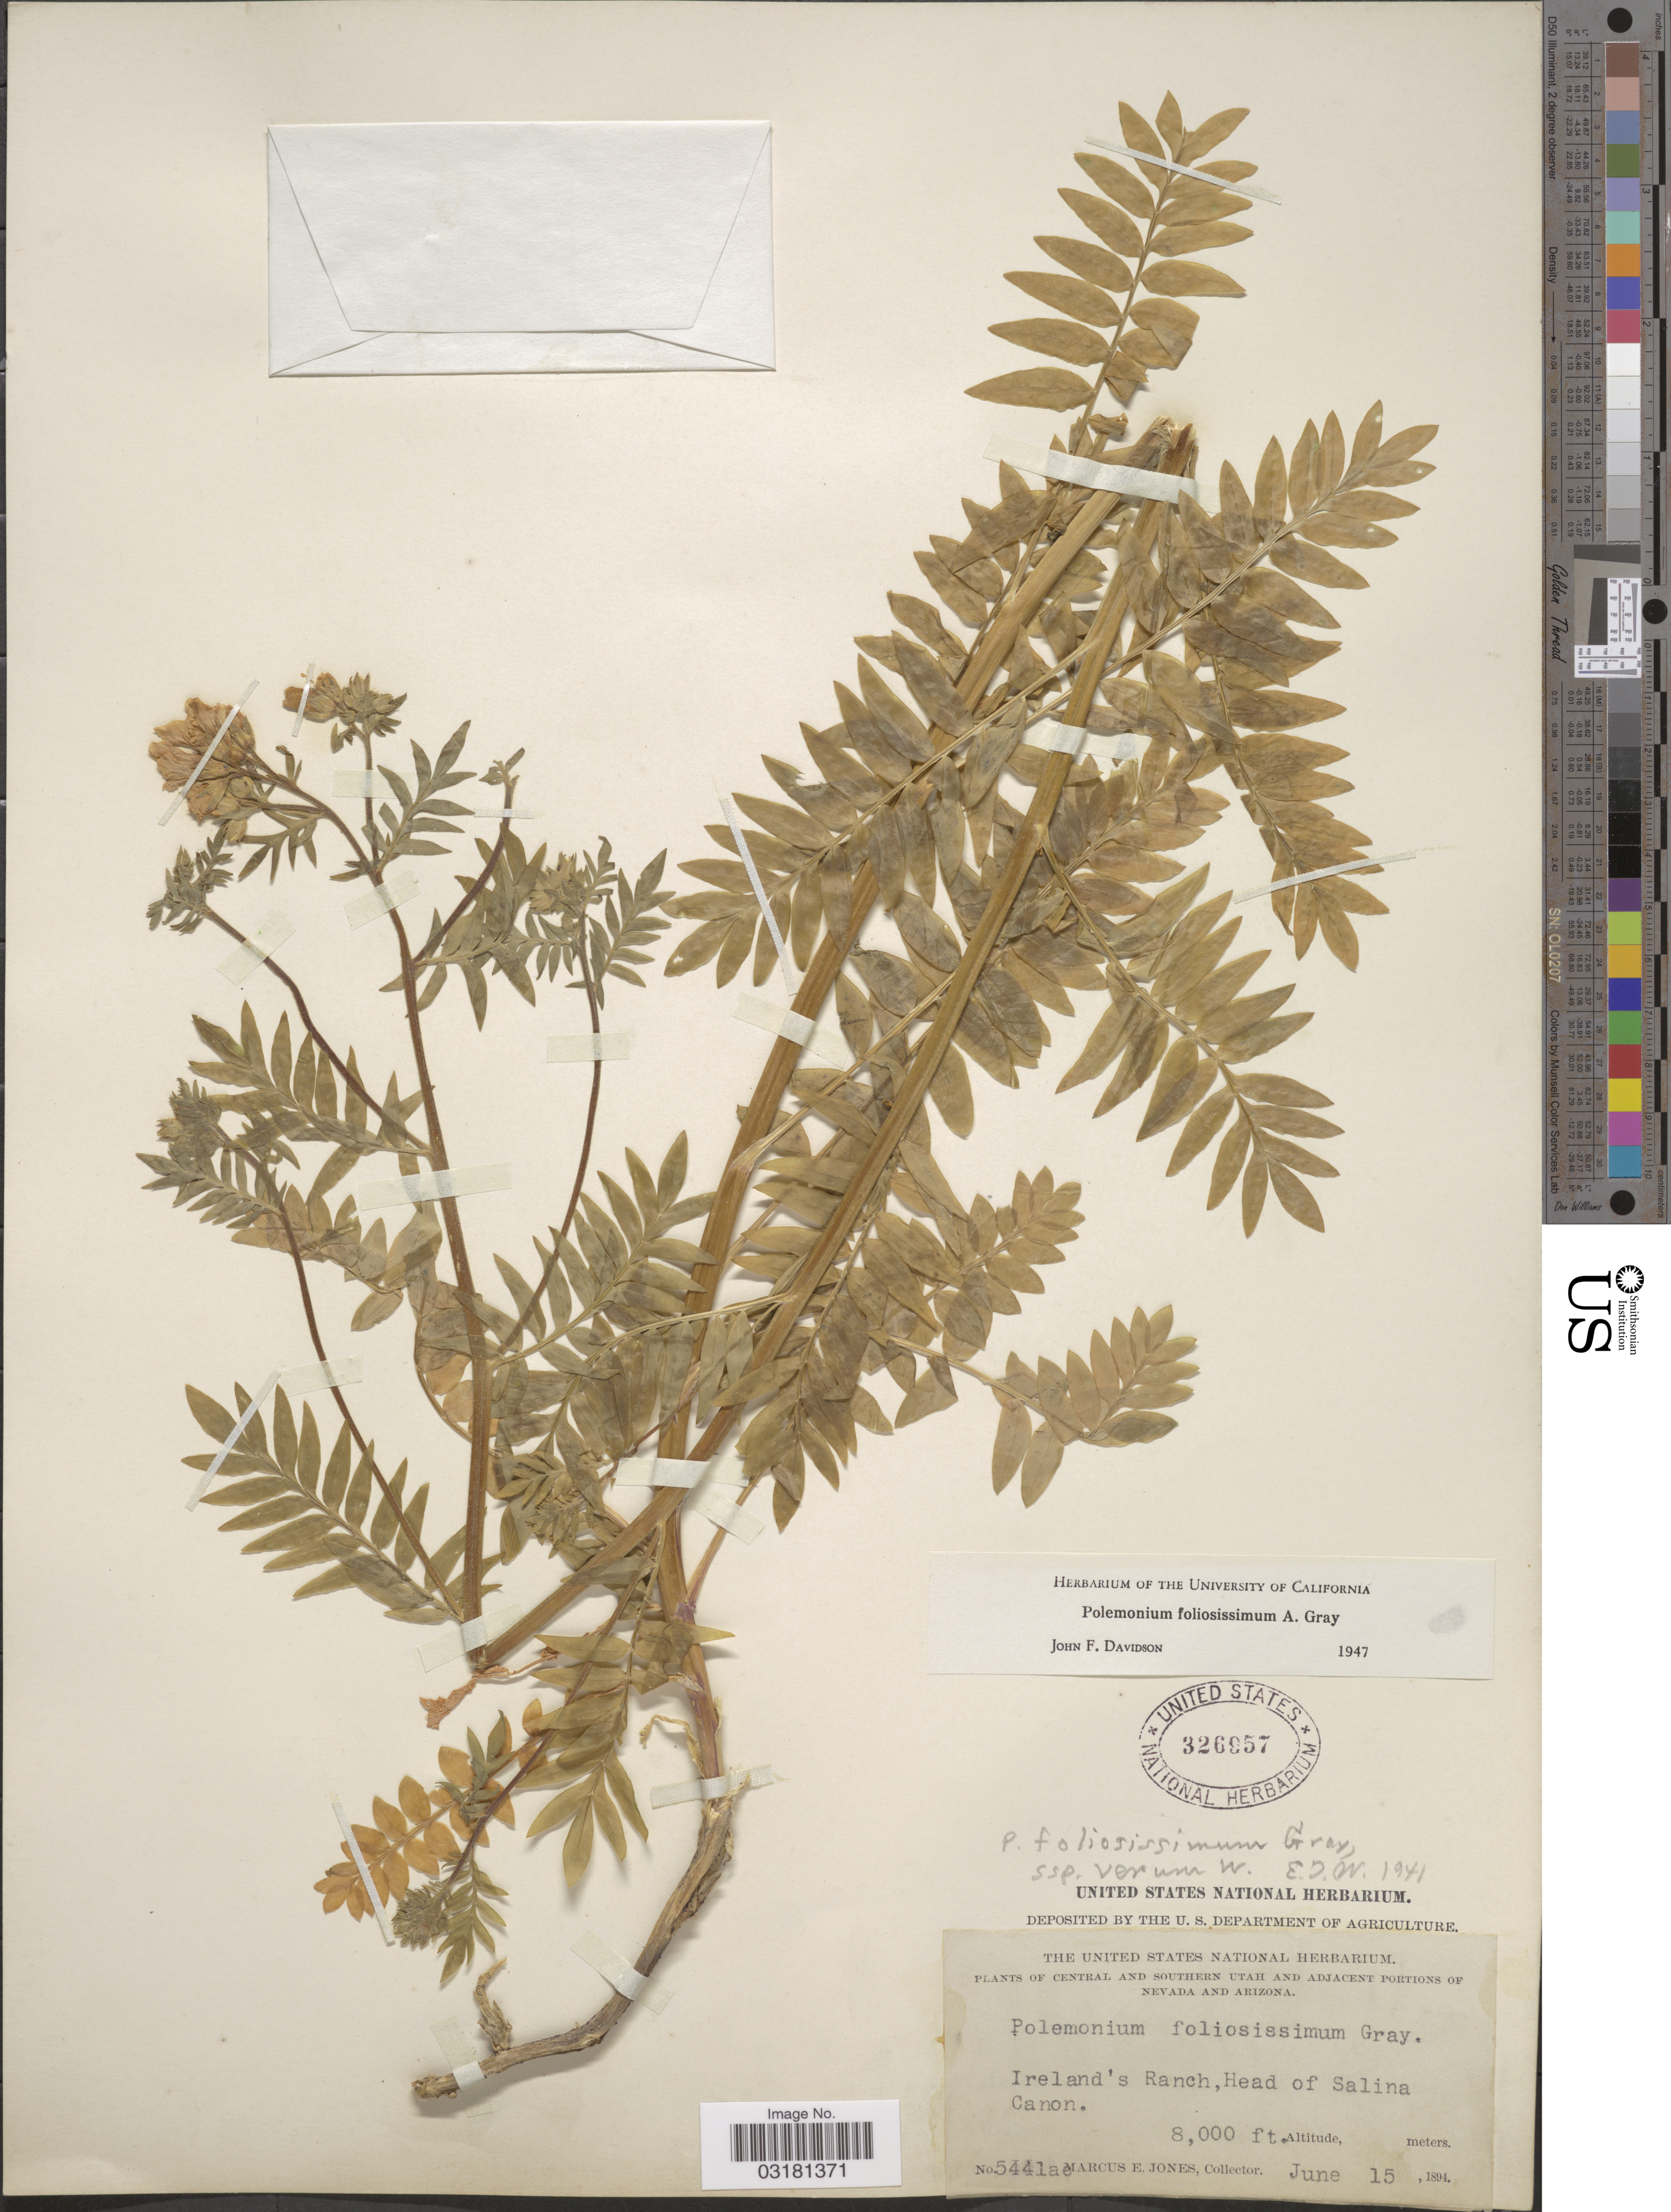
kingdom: Plantae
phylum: Tracheophyta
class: Magnoliopsida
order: Ericales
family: Polemoniaceae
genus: Polemonium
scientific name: Polemonium foliosissimum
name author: A. Gray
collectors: M. E. Jones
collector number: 5441ac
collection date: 1894-06-15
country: United States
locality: Central and Southern Utah and adjacent portions of Nevada and Arizona. Ireland's Ranch, Head of Salina Canon.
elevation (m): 2438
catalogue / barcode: US 326957